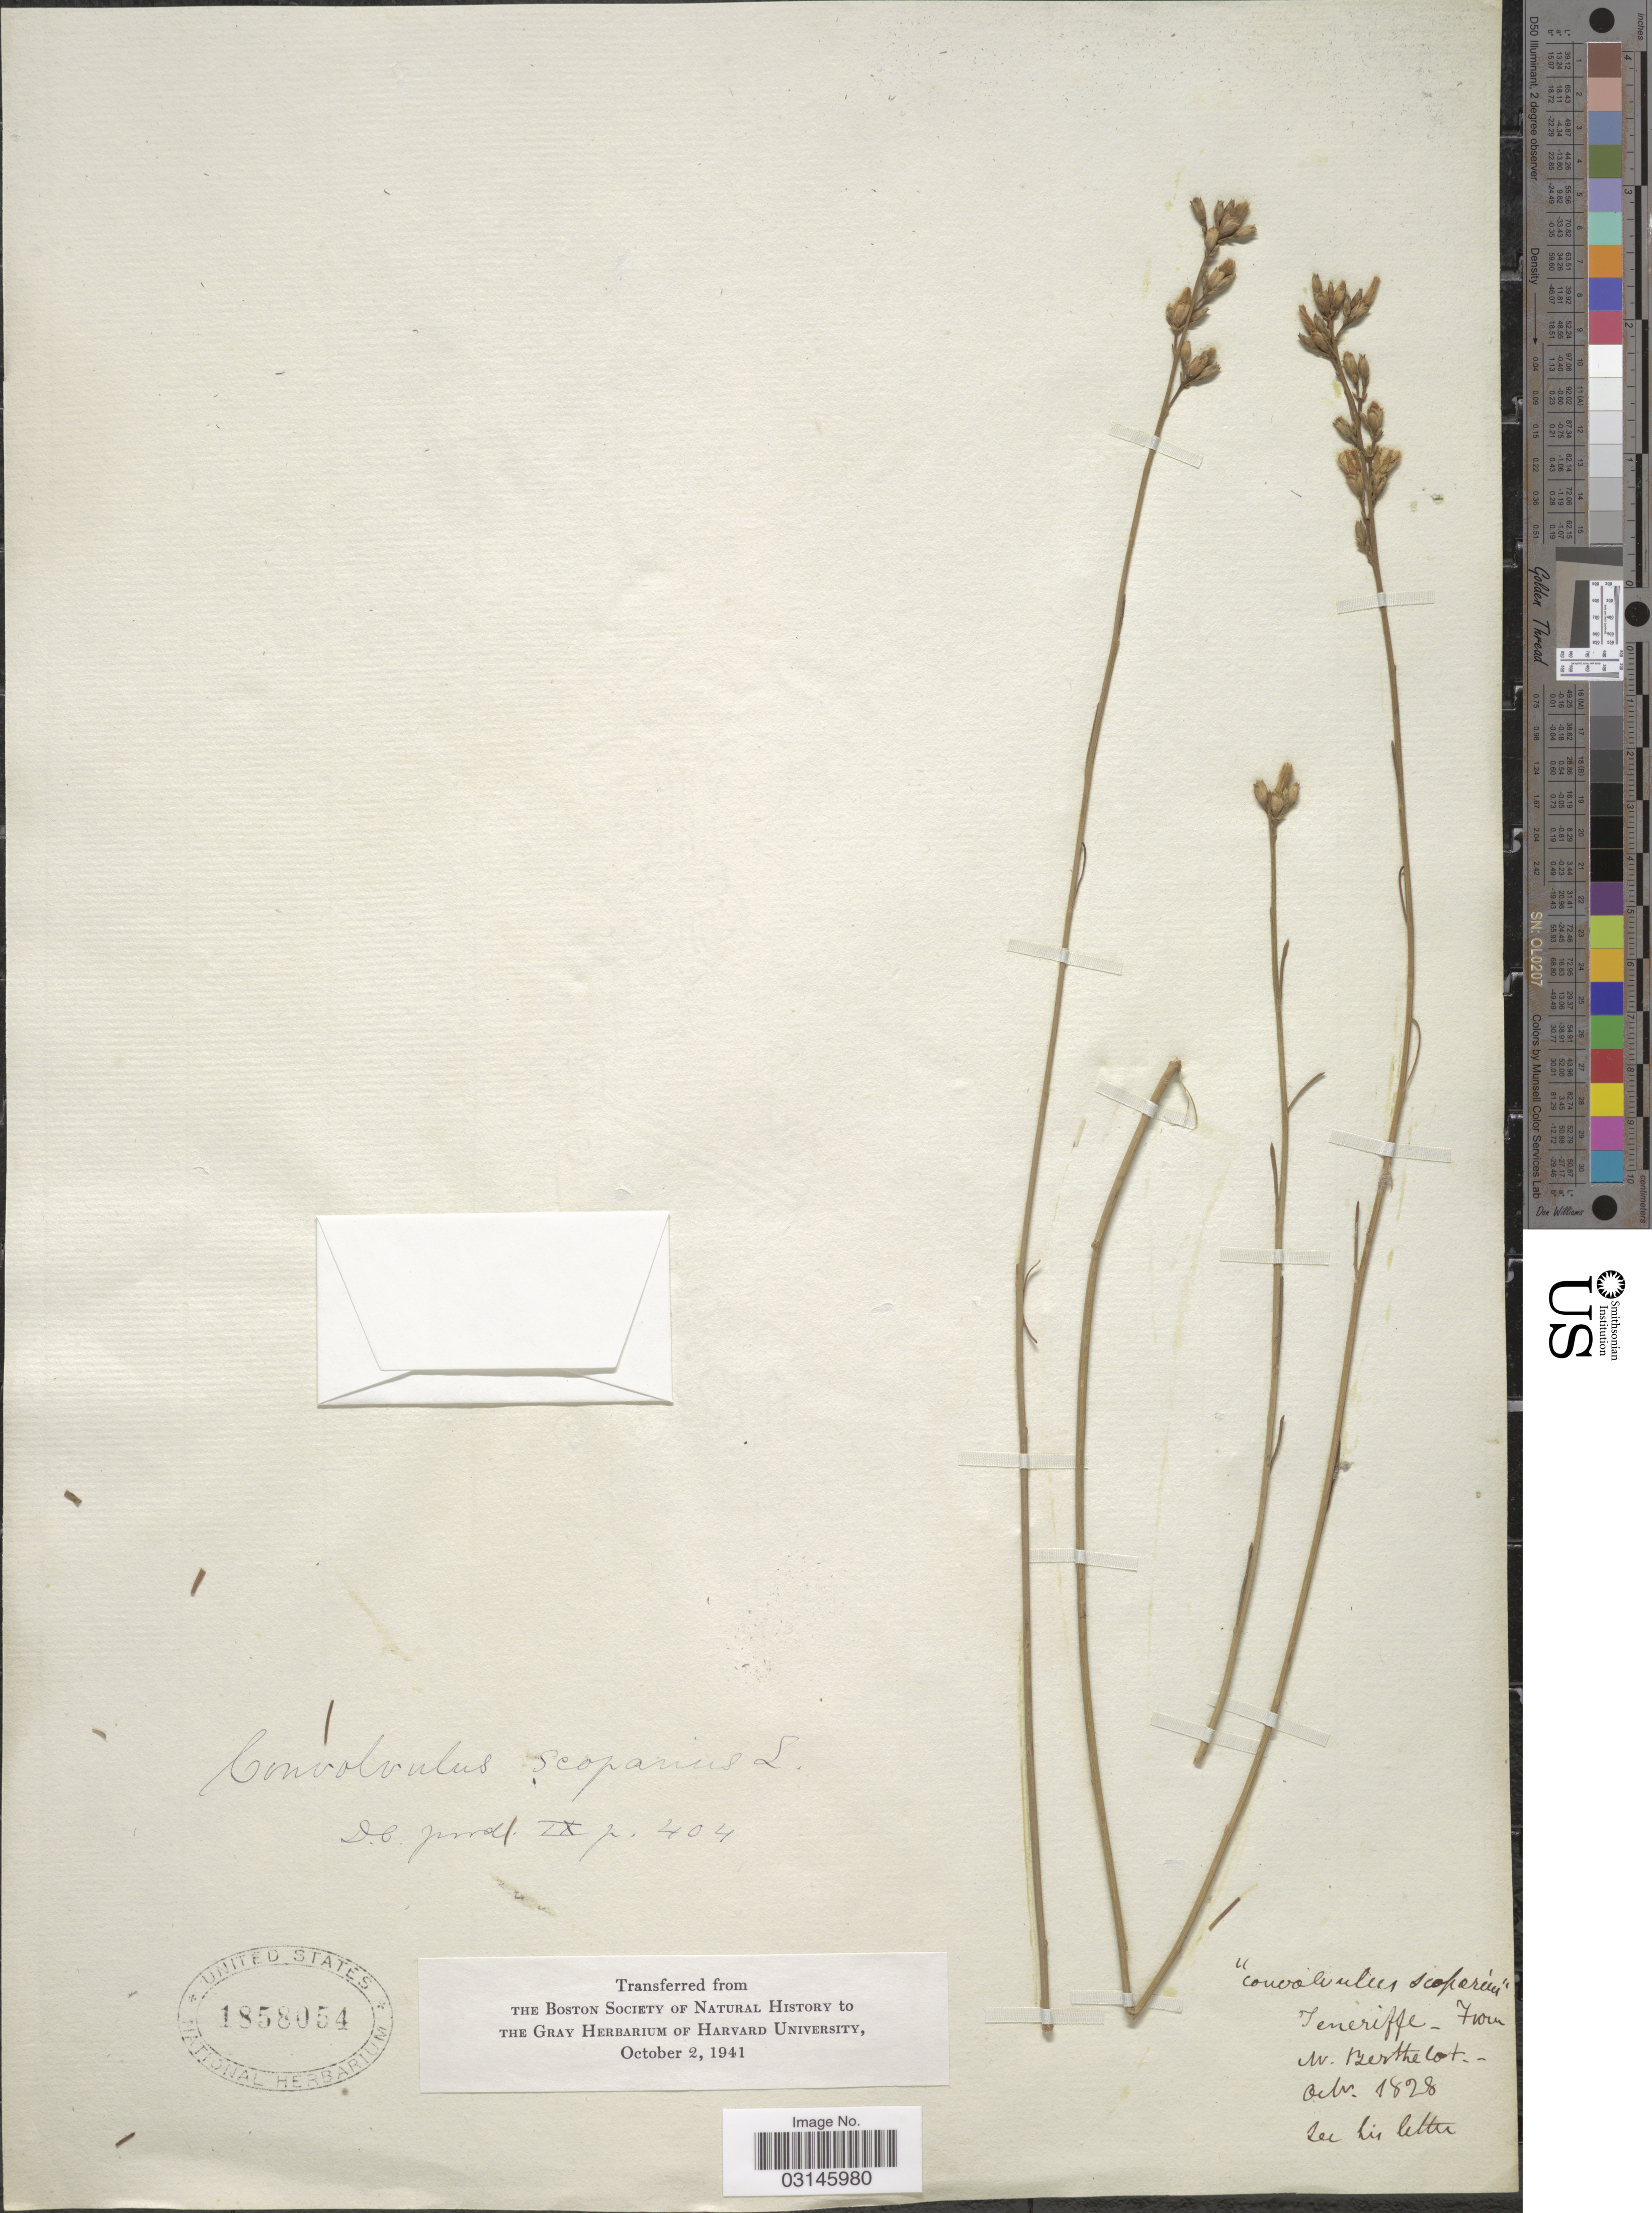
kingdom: Plantae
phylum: Tracheophyta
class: Magnoliopsida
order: Solanales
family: Convolvulaceae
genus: Convolvulus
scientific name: Convolvulus scoparius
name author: L. f.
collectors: S. Berthelot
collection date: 1828-10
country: Spain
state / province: Canarias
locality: Teneriffe.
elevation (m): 710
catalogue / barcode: US 1858054